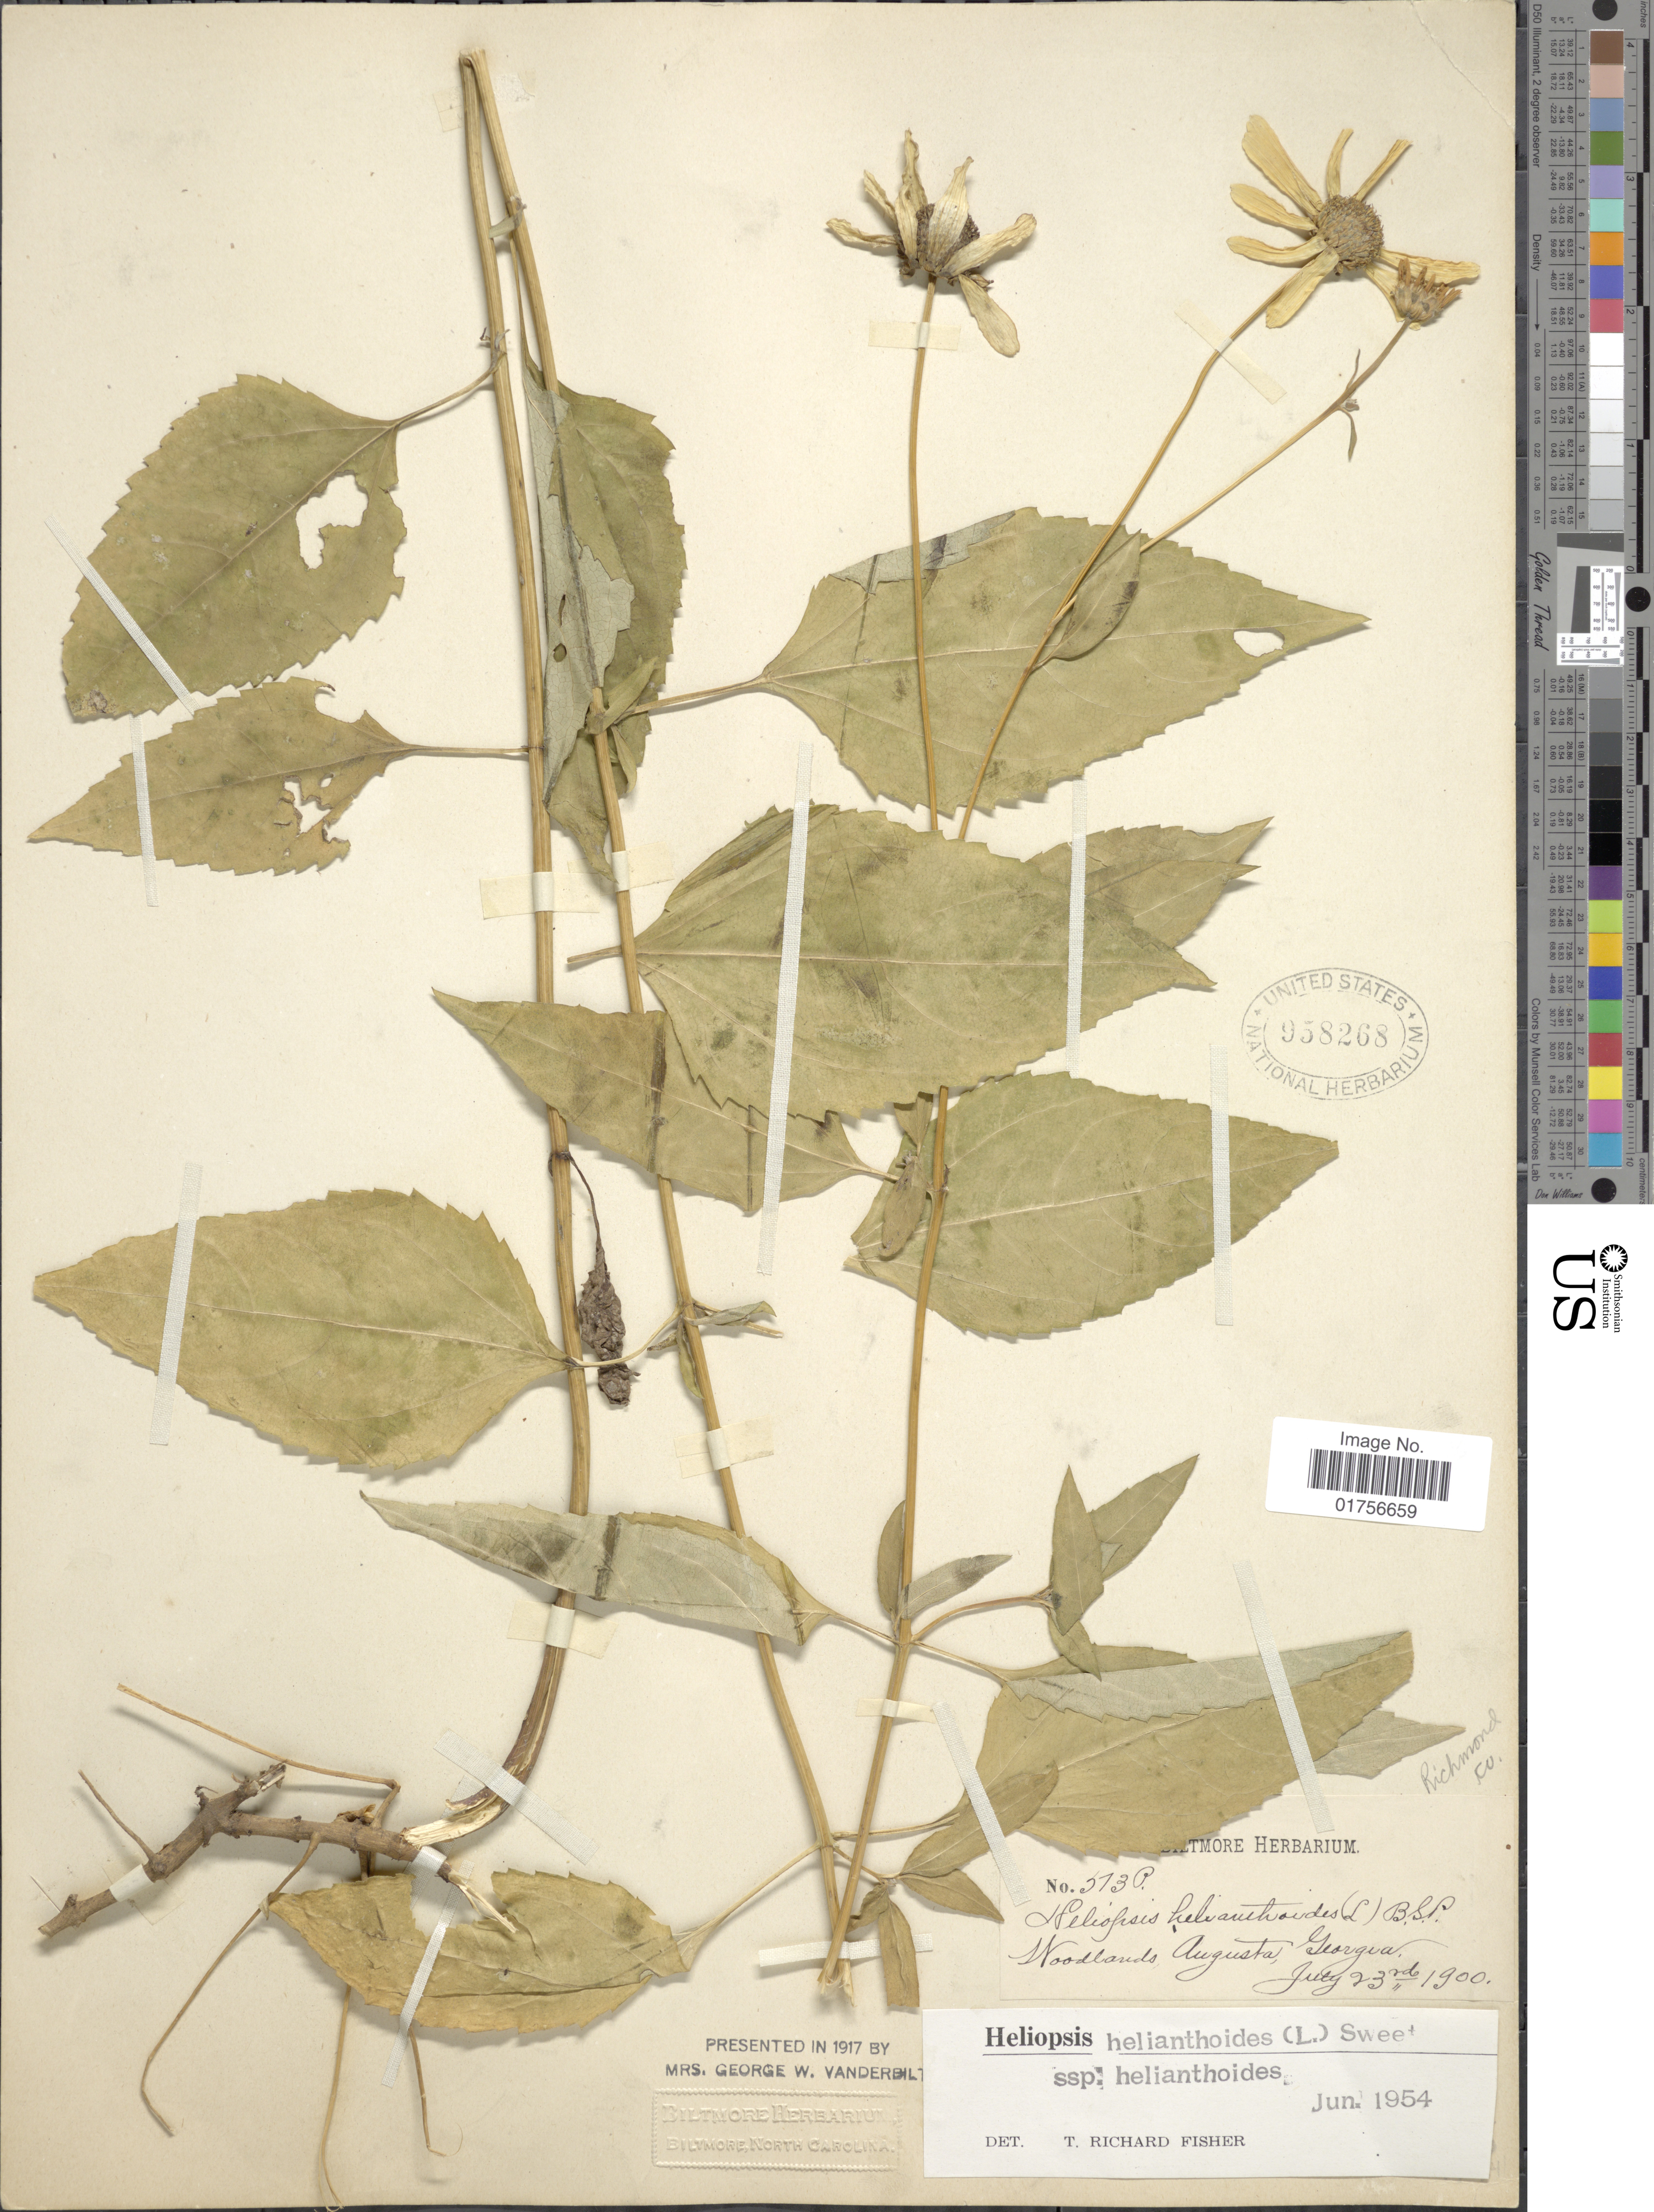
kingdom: Plantae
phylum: Tracheophyta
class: Magnoliopsida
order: Asterales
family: Asteraceae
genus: Heliopsis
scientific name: Heliopsis helianthoides subsp. helianthoides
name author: (L.) Sweet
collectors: ex herb. Biltmore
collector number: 513P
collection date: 1900-07-23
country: United States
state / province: Georgia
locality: Woodlands Augusta, Georgia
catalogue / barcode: US 958268